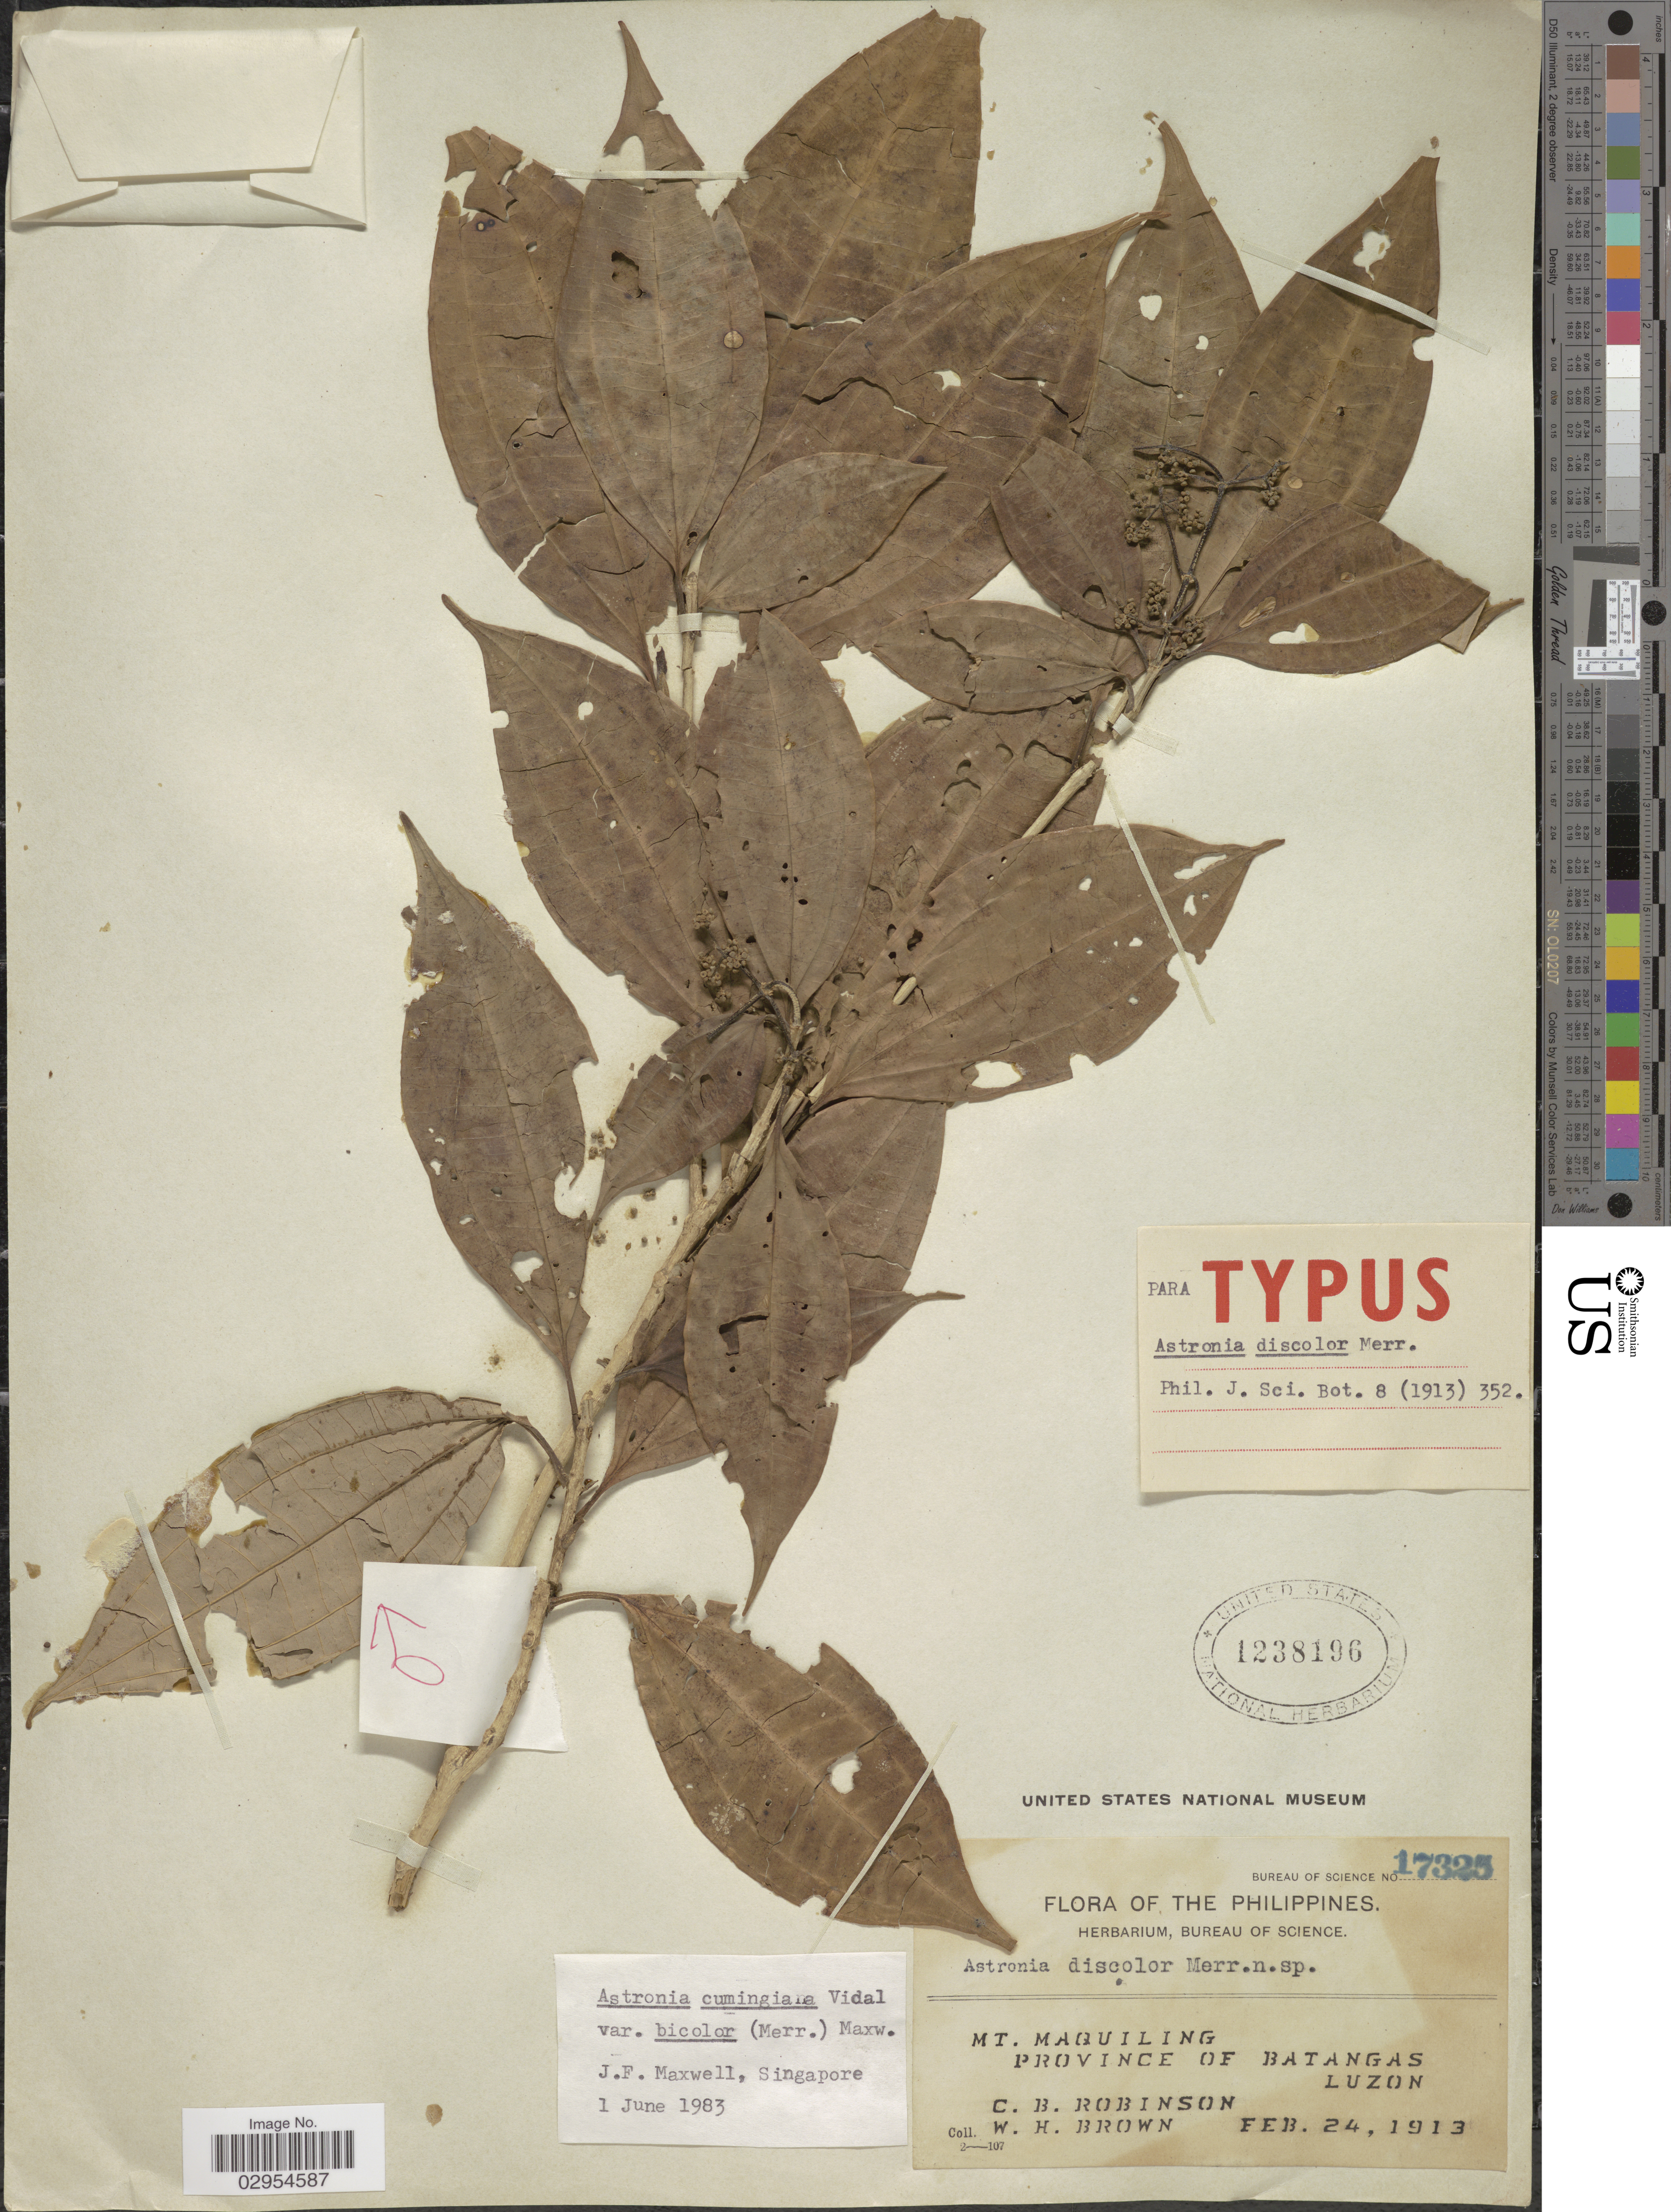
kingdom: Plantae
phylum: Tracheophyta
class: Magnoliopsida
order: Myrtales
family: Melastomataceae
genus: Astronia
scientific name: Astronia cumingiana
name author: S. Vidal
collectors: C. Robinson & W. H. Brown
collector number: Bureau of Science 17325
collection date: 1913-02-24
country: Philippines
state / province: Calabarzon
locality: Mt. Maquiling. Province of Batangas. Luzon.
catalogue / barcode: US 1238196